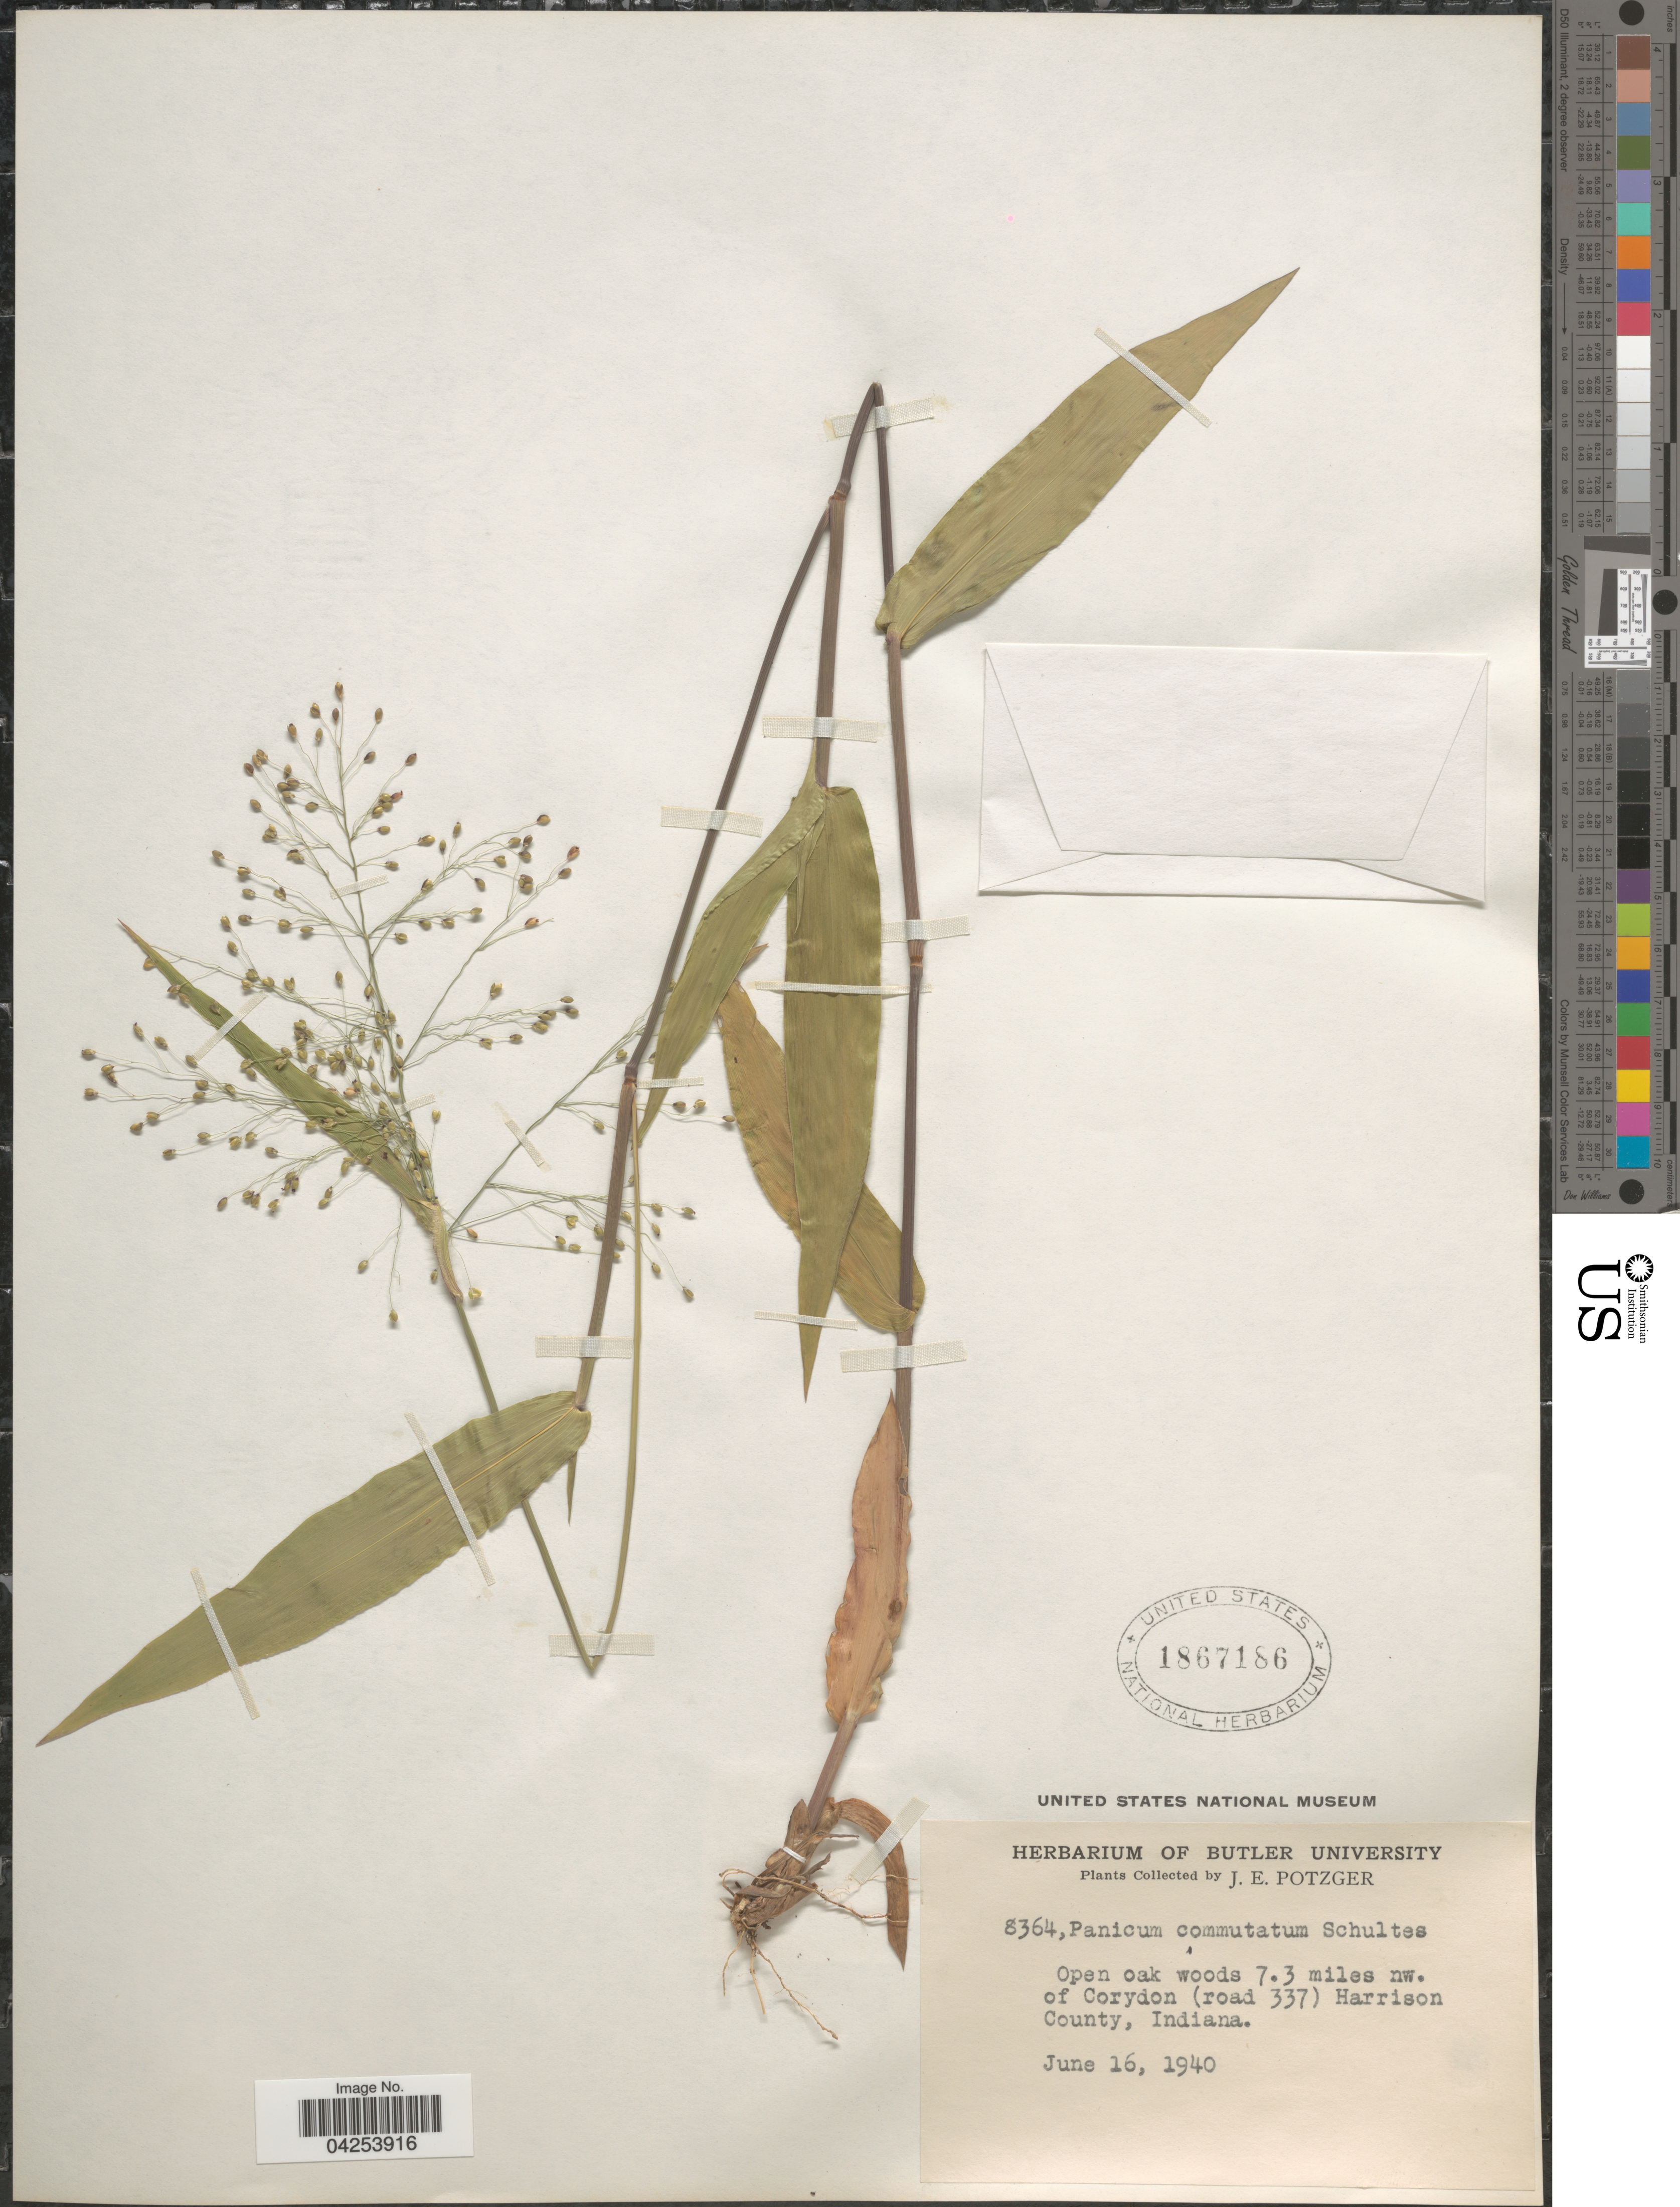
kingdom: Plantae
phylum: Tracheophyta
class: Liliopsida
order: Poales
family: Poaceae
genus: Dichanthelium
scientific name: Dichanthelium commutatum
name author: (Schult.) Gould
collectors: J. Potzger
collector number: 8364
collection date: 1940-06-16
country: United States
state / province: Indiana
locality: Open oak woods 7.3 miles nw. of Corydon (road 337) Harrison County.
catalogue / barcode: US 1867186